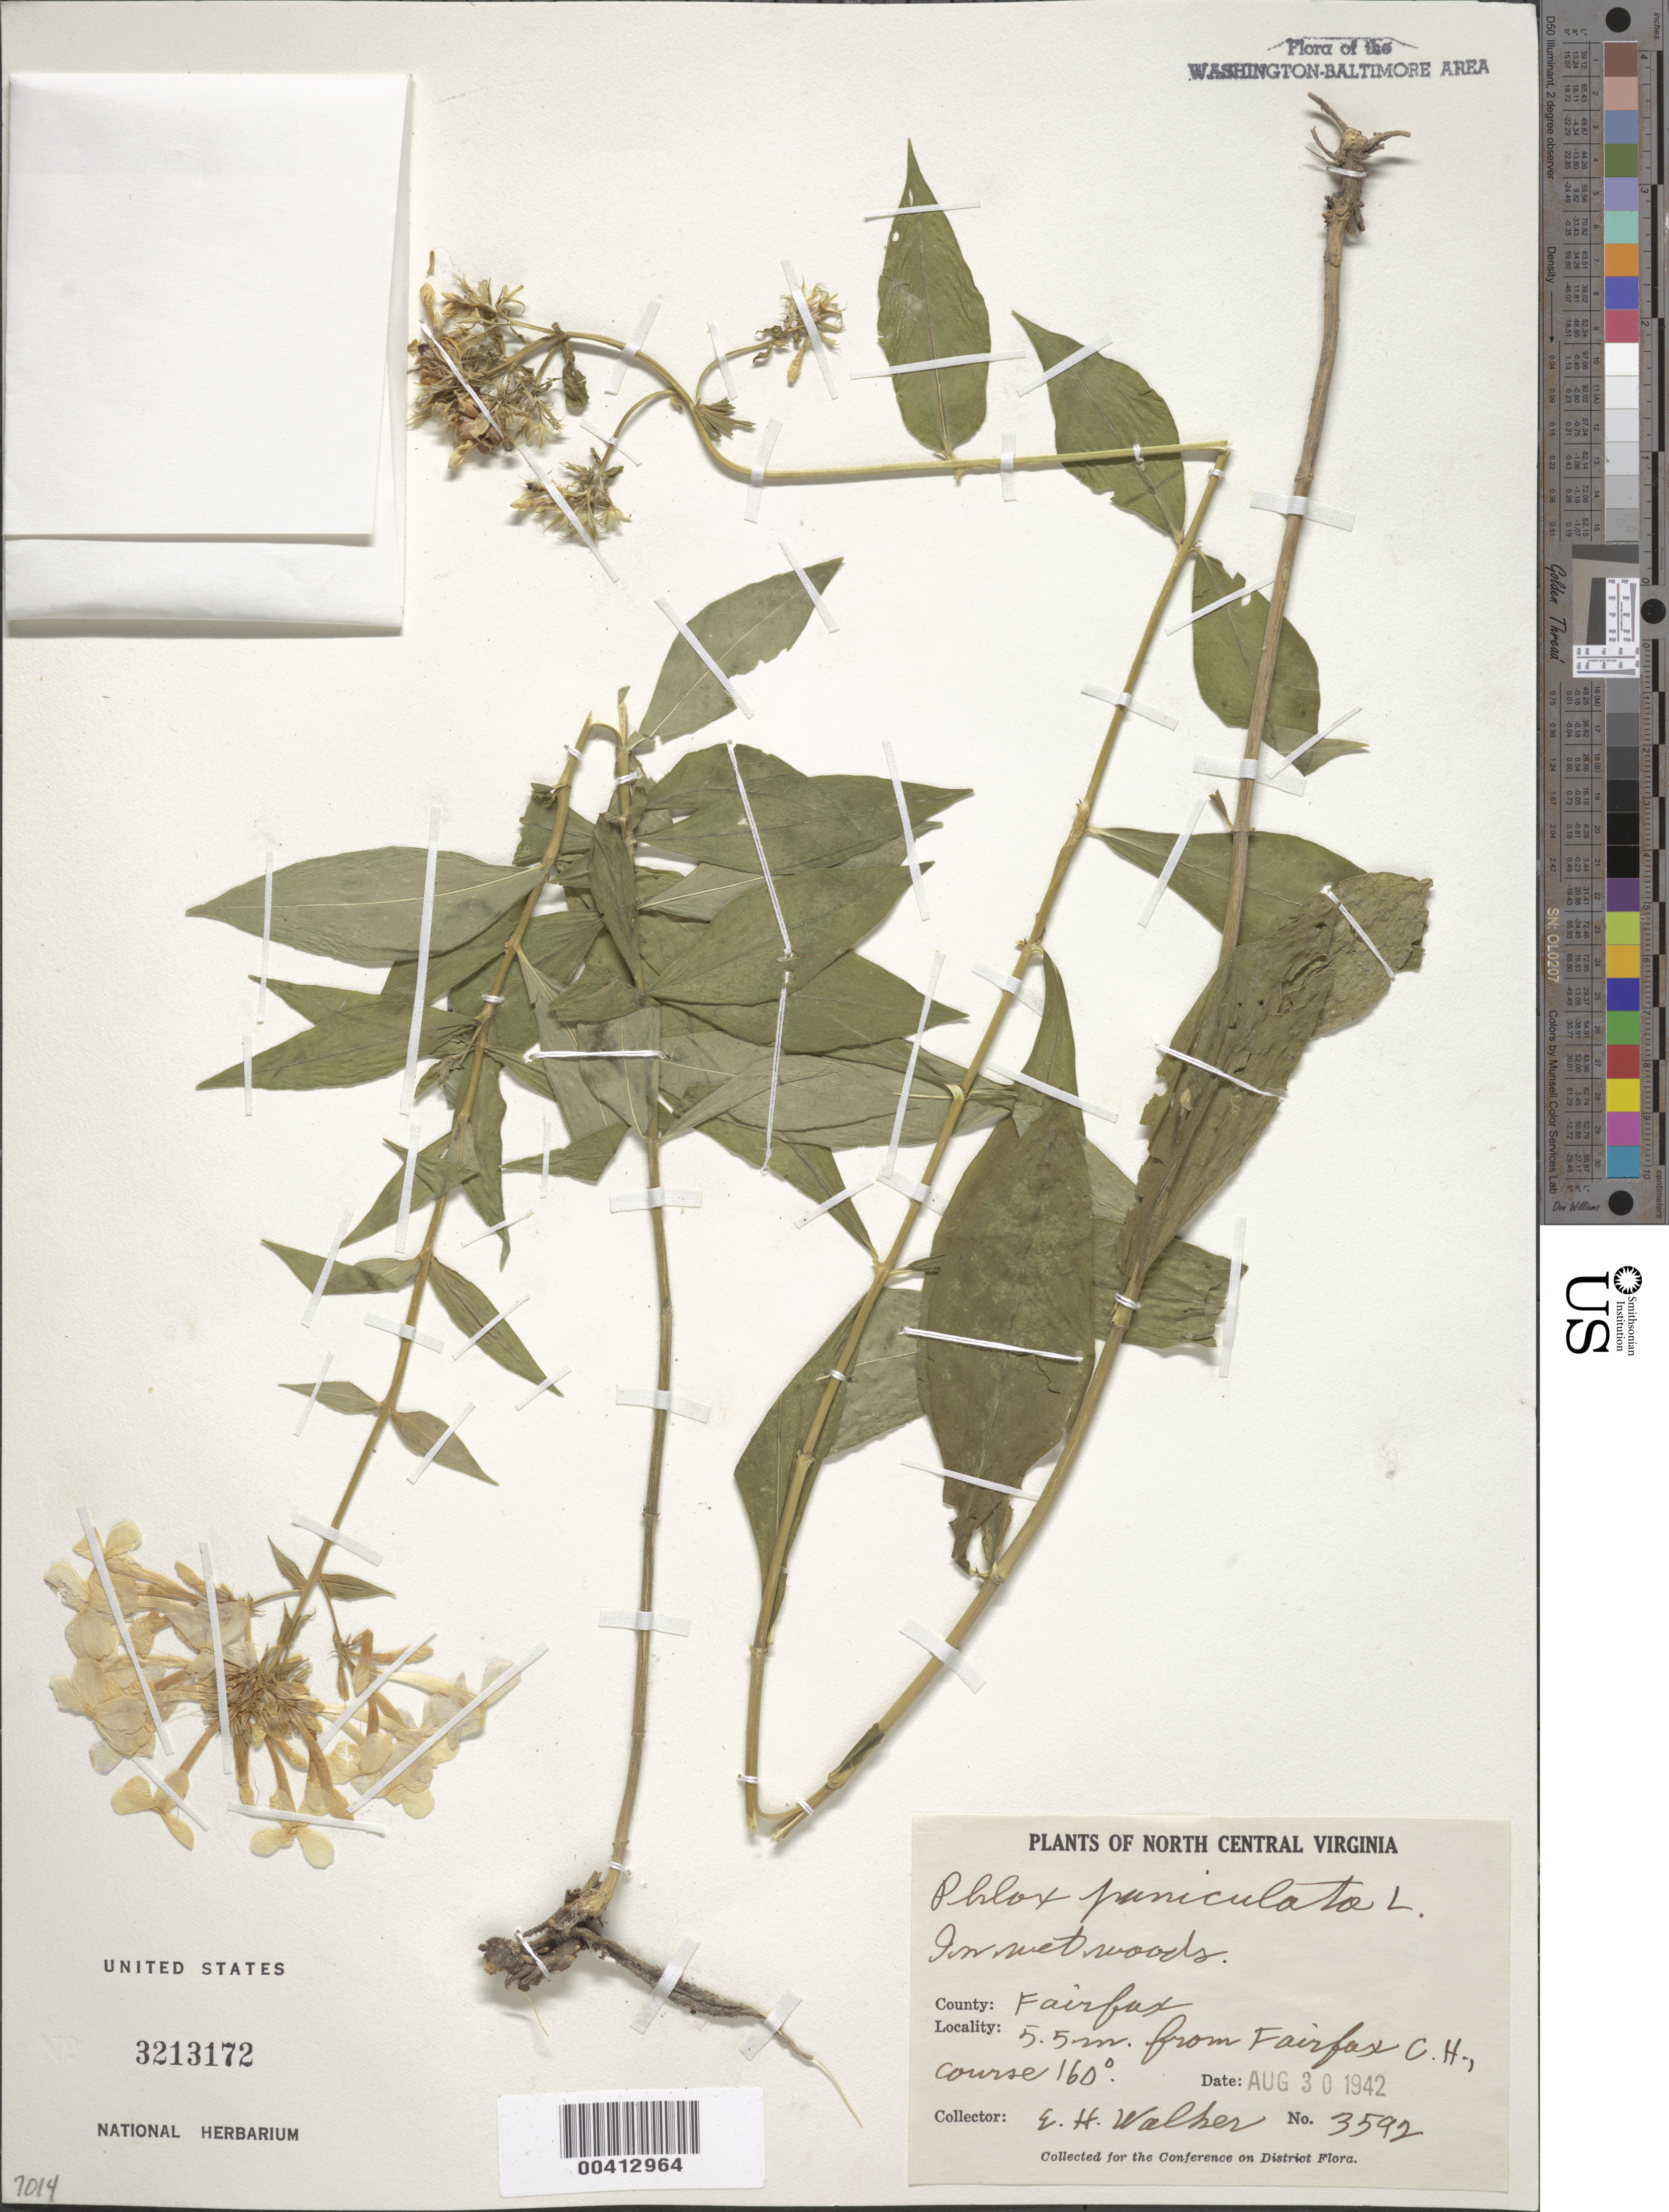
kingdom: Plantae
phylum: Tracheophyta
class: Magnoliopsida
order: Ericales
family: Polemoniaceae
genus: Phlox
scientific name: Phlox paniculata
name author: L.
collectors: E. H. Walker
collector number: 3592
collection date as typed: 30 Aug 1942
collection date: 1942-08-30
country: United States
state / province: Virginia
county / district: Fairfax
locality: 5.5 Mi from Fairfax County Courthouse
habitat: In wet woods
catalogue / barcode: US 3213172